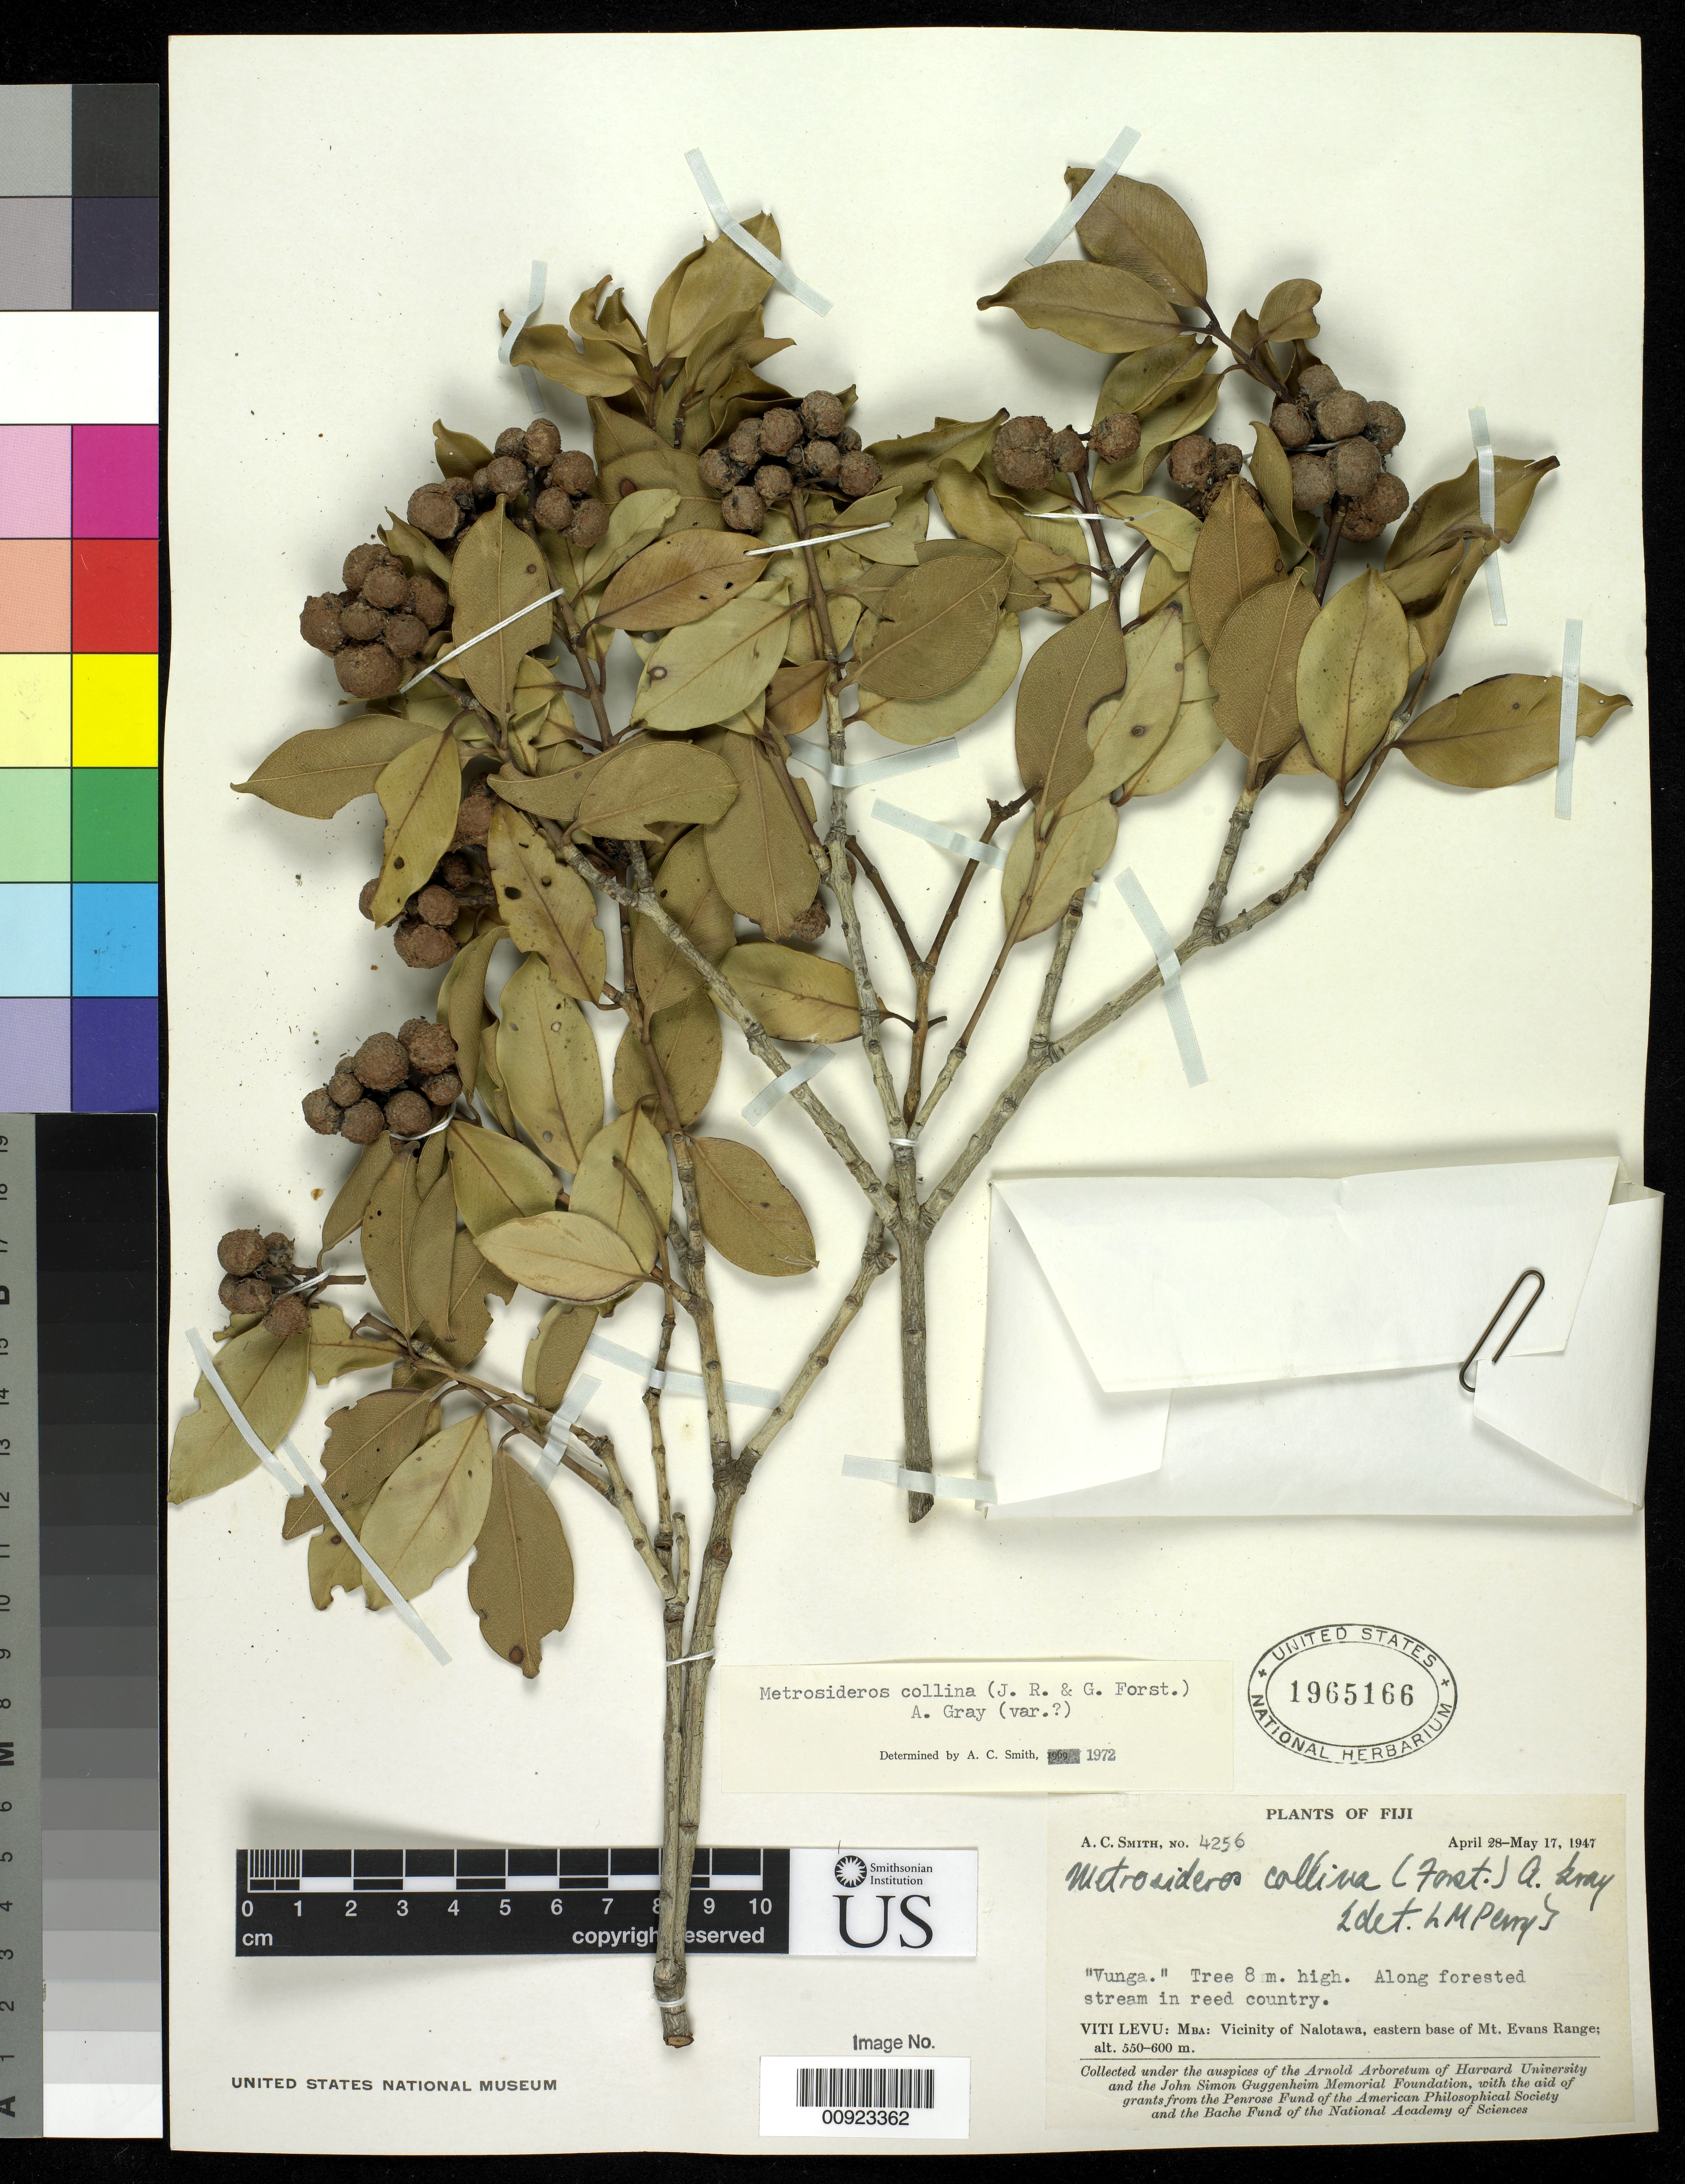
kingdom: Plantae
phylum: Tracheophyta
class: Magnoliopsida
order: Myrtales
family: Myrtaceae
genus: Metrosideros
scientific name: Metrosideros collina var. collina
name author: (J.R. Forst. & G. Forst.) A. Gray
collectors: C. A. Smith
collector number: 4256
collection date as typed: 28 Apr 1947 to 17 May 1947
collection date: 1947-04-28/1947-05-17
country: Fiji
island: Viti Levu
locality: Mba: Vicinity of Nalotawa, eastern base of Mt. Evans Range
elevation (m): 550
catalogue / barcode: US 1965166